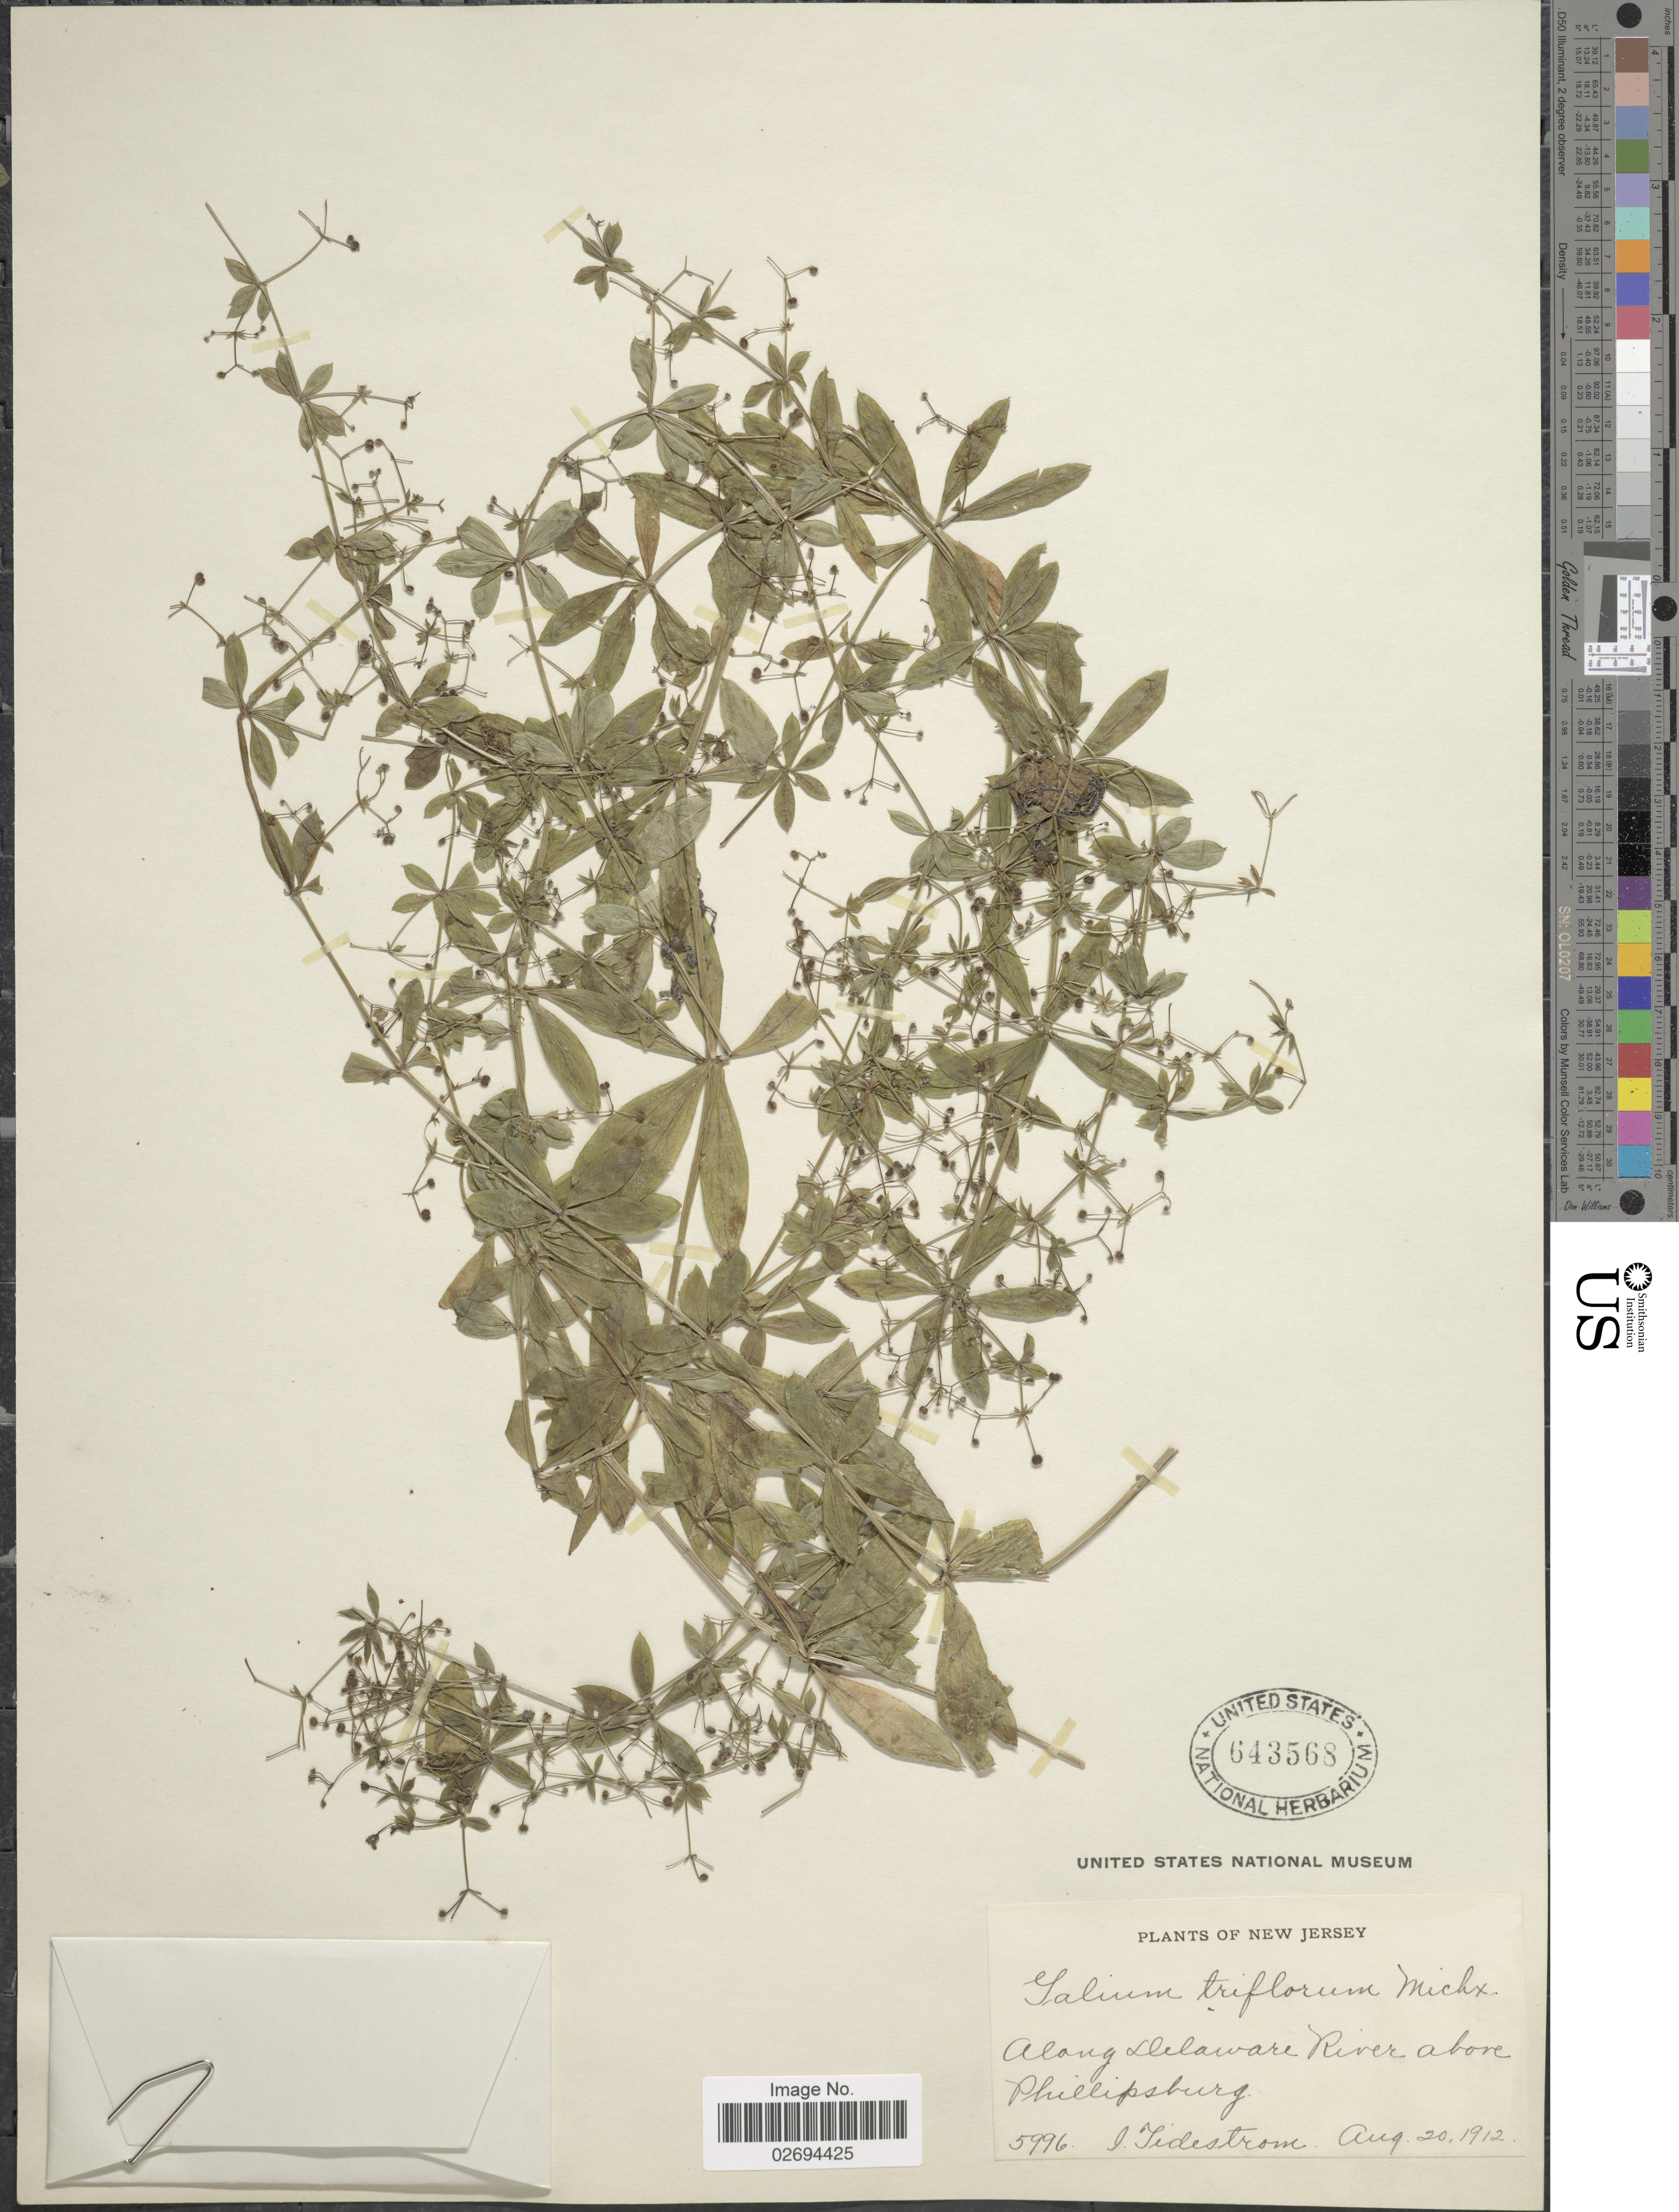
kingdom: Plantae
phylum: Tracheophyta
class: Magnoliopsida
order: Gentianales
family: Rubiaceae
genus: Galium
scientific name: Galium triflorum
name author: Michx.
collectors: I. F. Tidestrom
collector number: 5996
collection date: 1912-08-20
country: United States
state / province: New Jersey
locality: Along Delaware River above Phillipsburg.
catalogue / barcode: US 643568